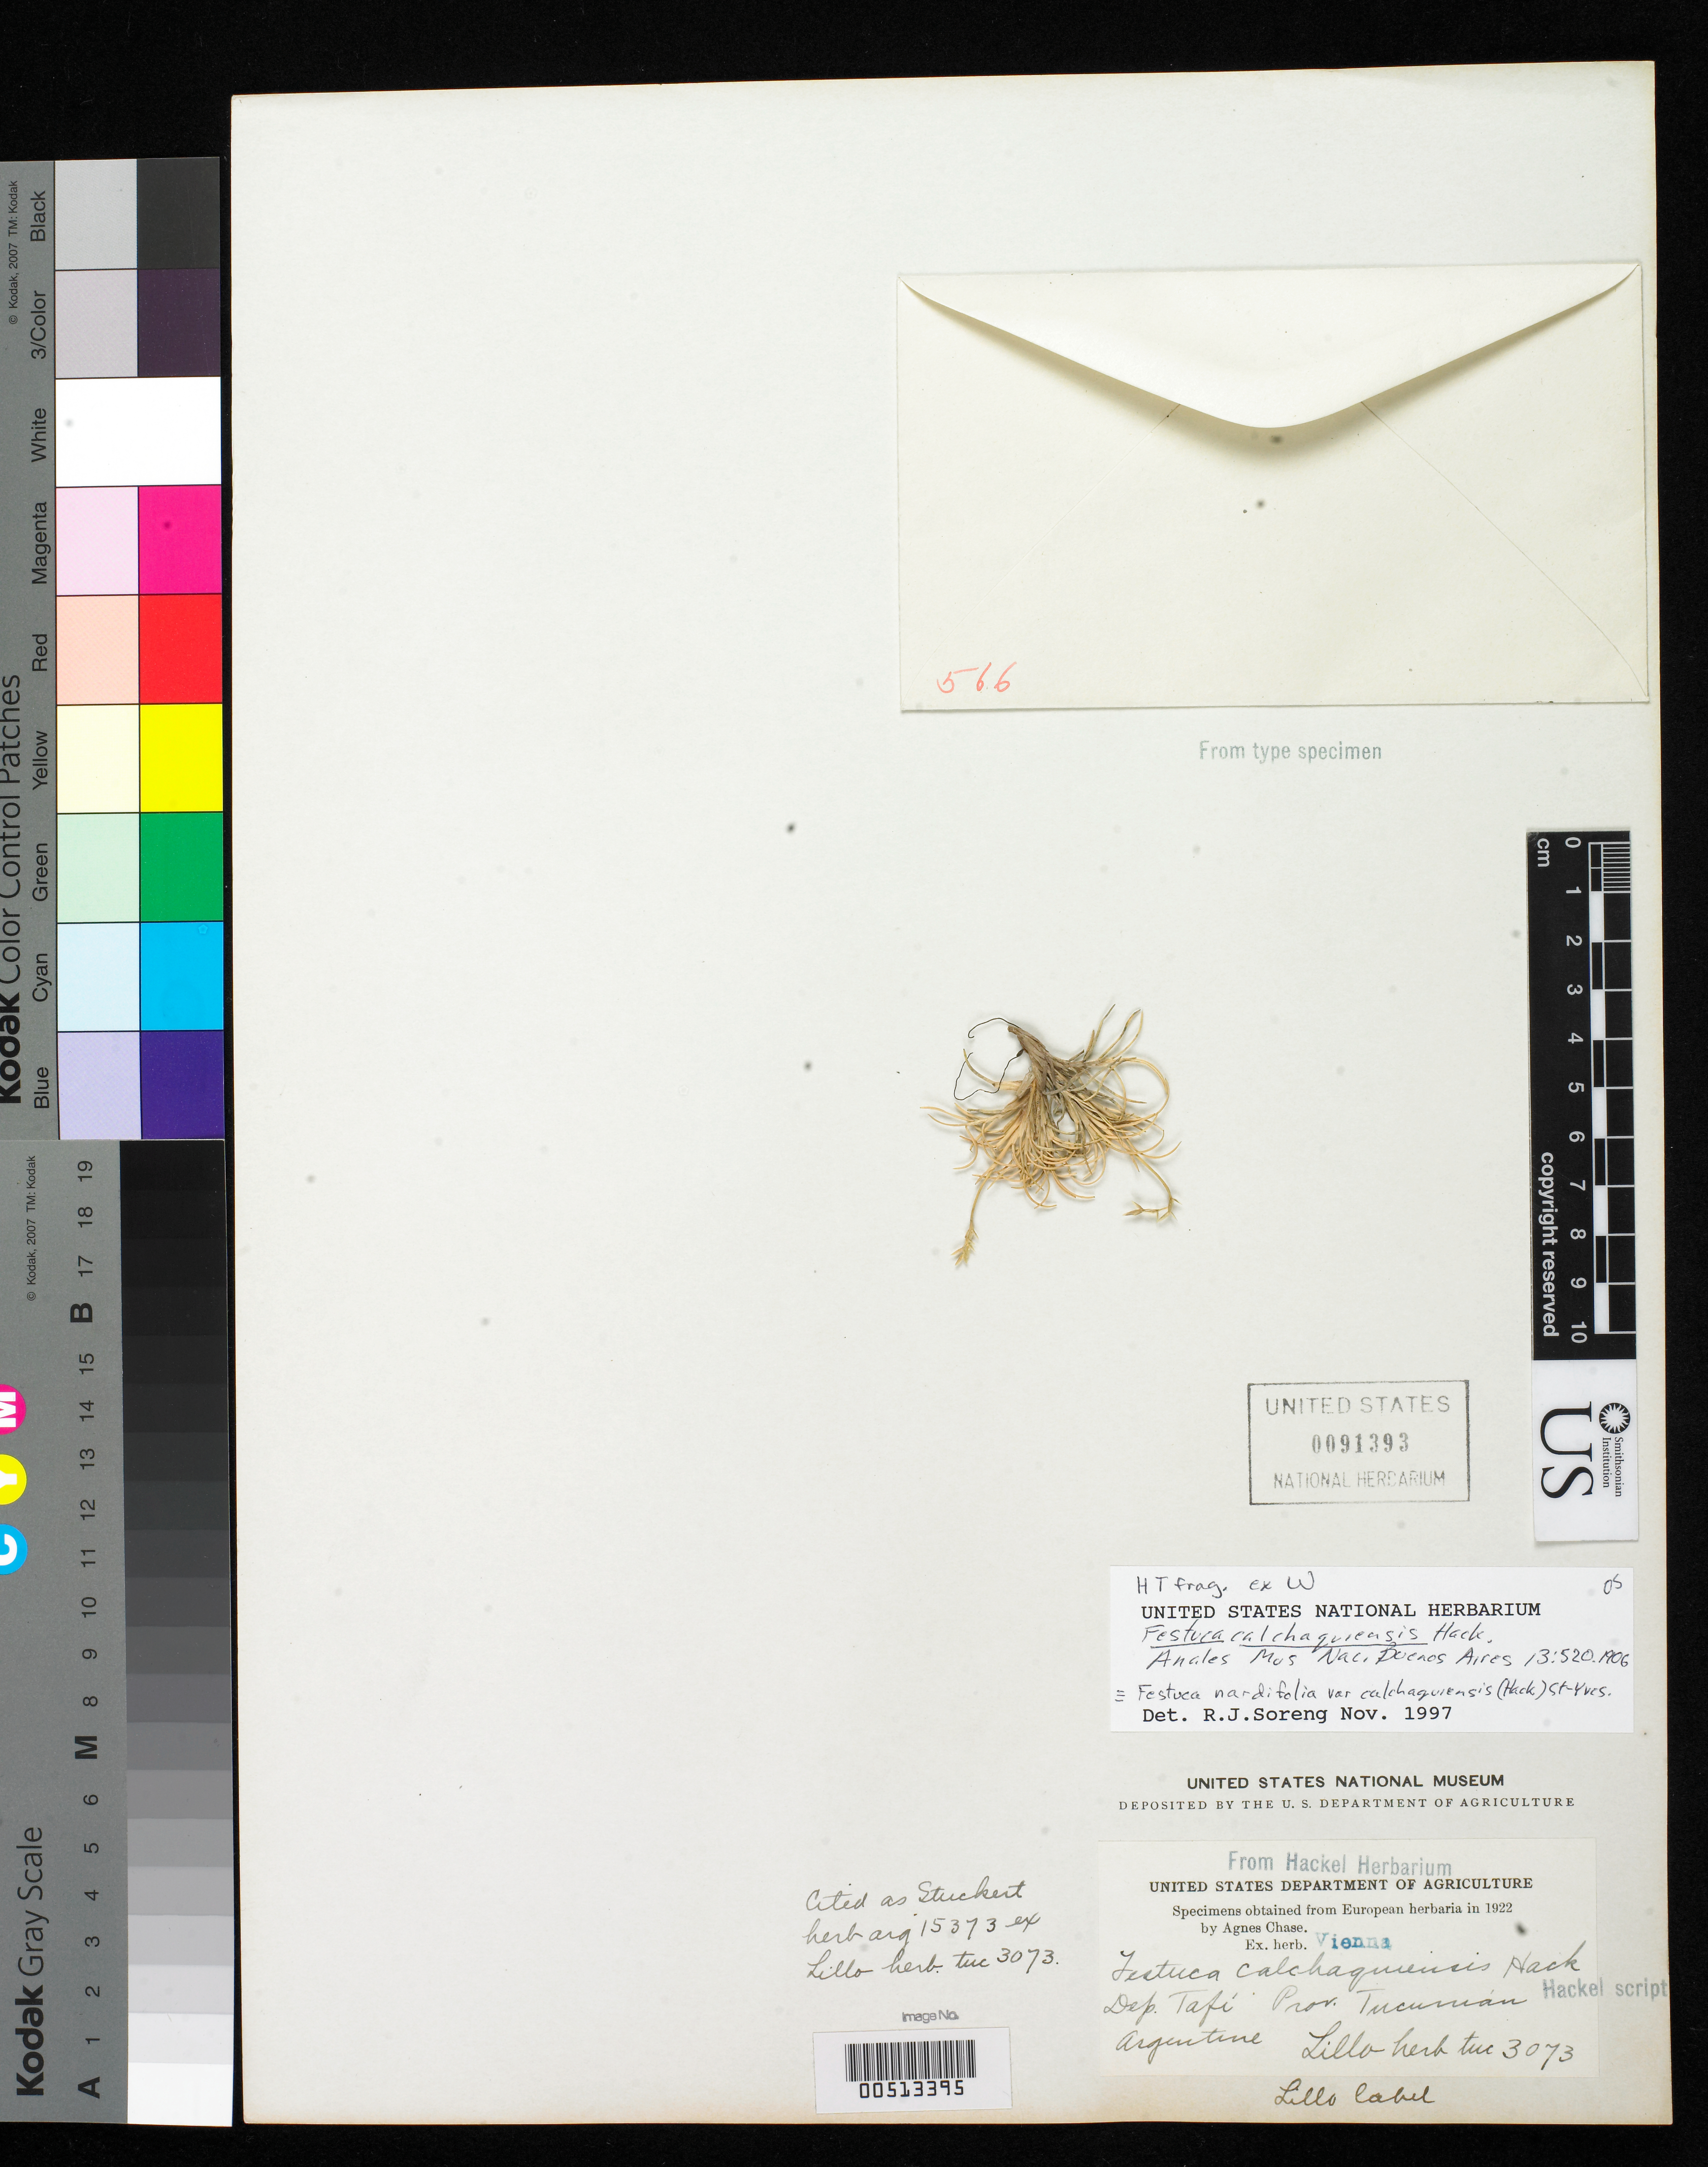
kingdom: Plantae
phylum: Tracheophyta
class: Liliopsida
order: Poales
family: Poaceae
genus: Festuca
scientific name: Festuca calchaquiensis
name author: Hack.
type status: Type Fragment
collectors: M. Lillo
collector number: Herb. 3073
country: Argentina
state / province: Tucumán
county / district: Tafí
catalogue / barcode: US 91393